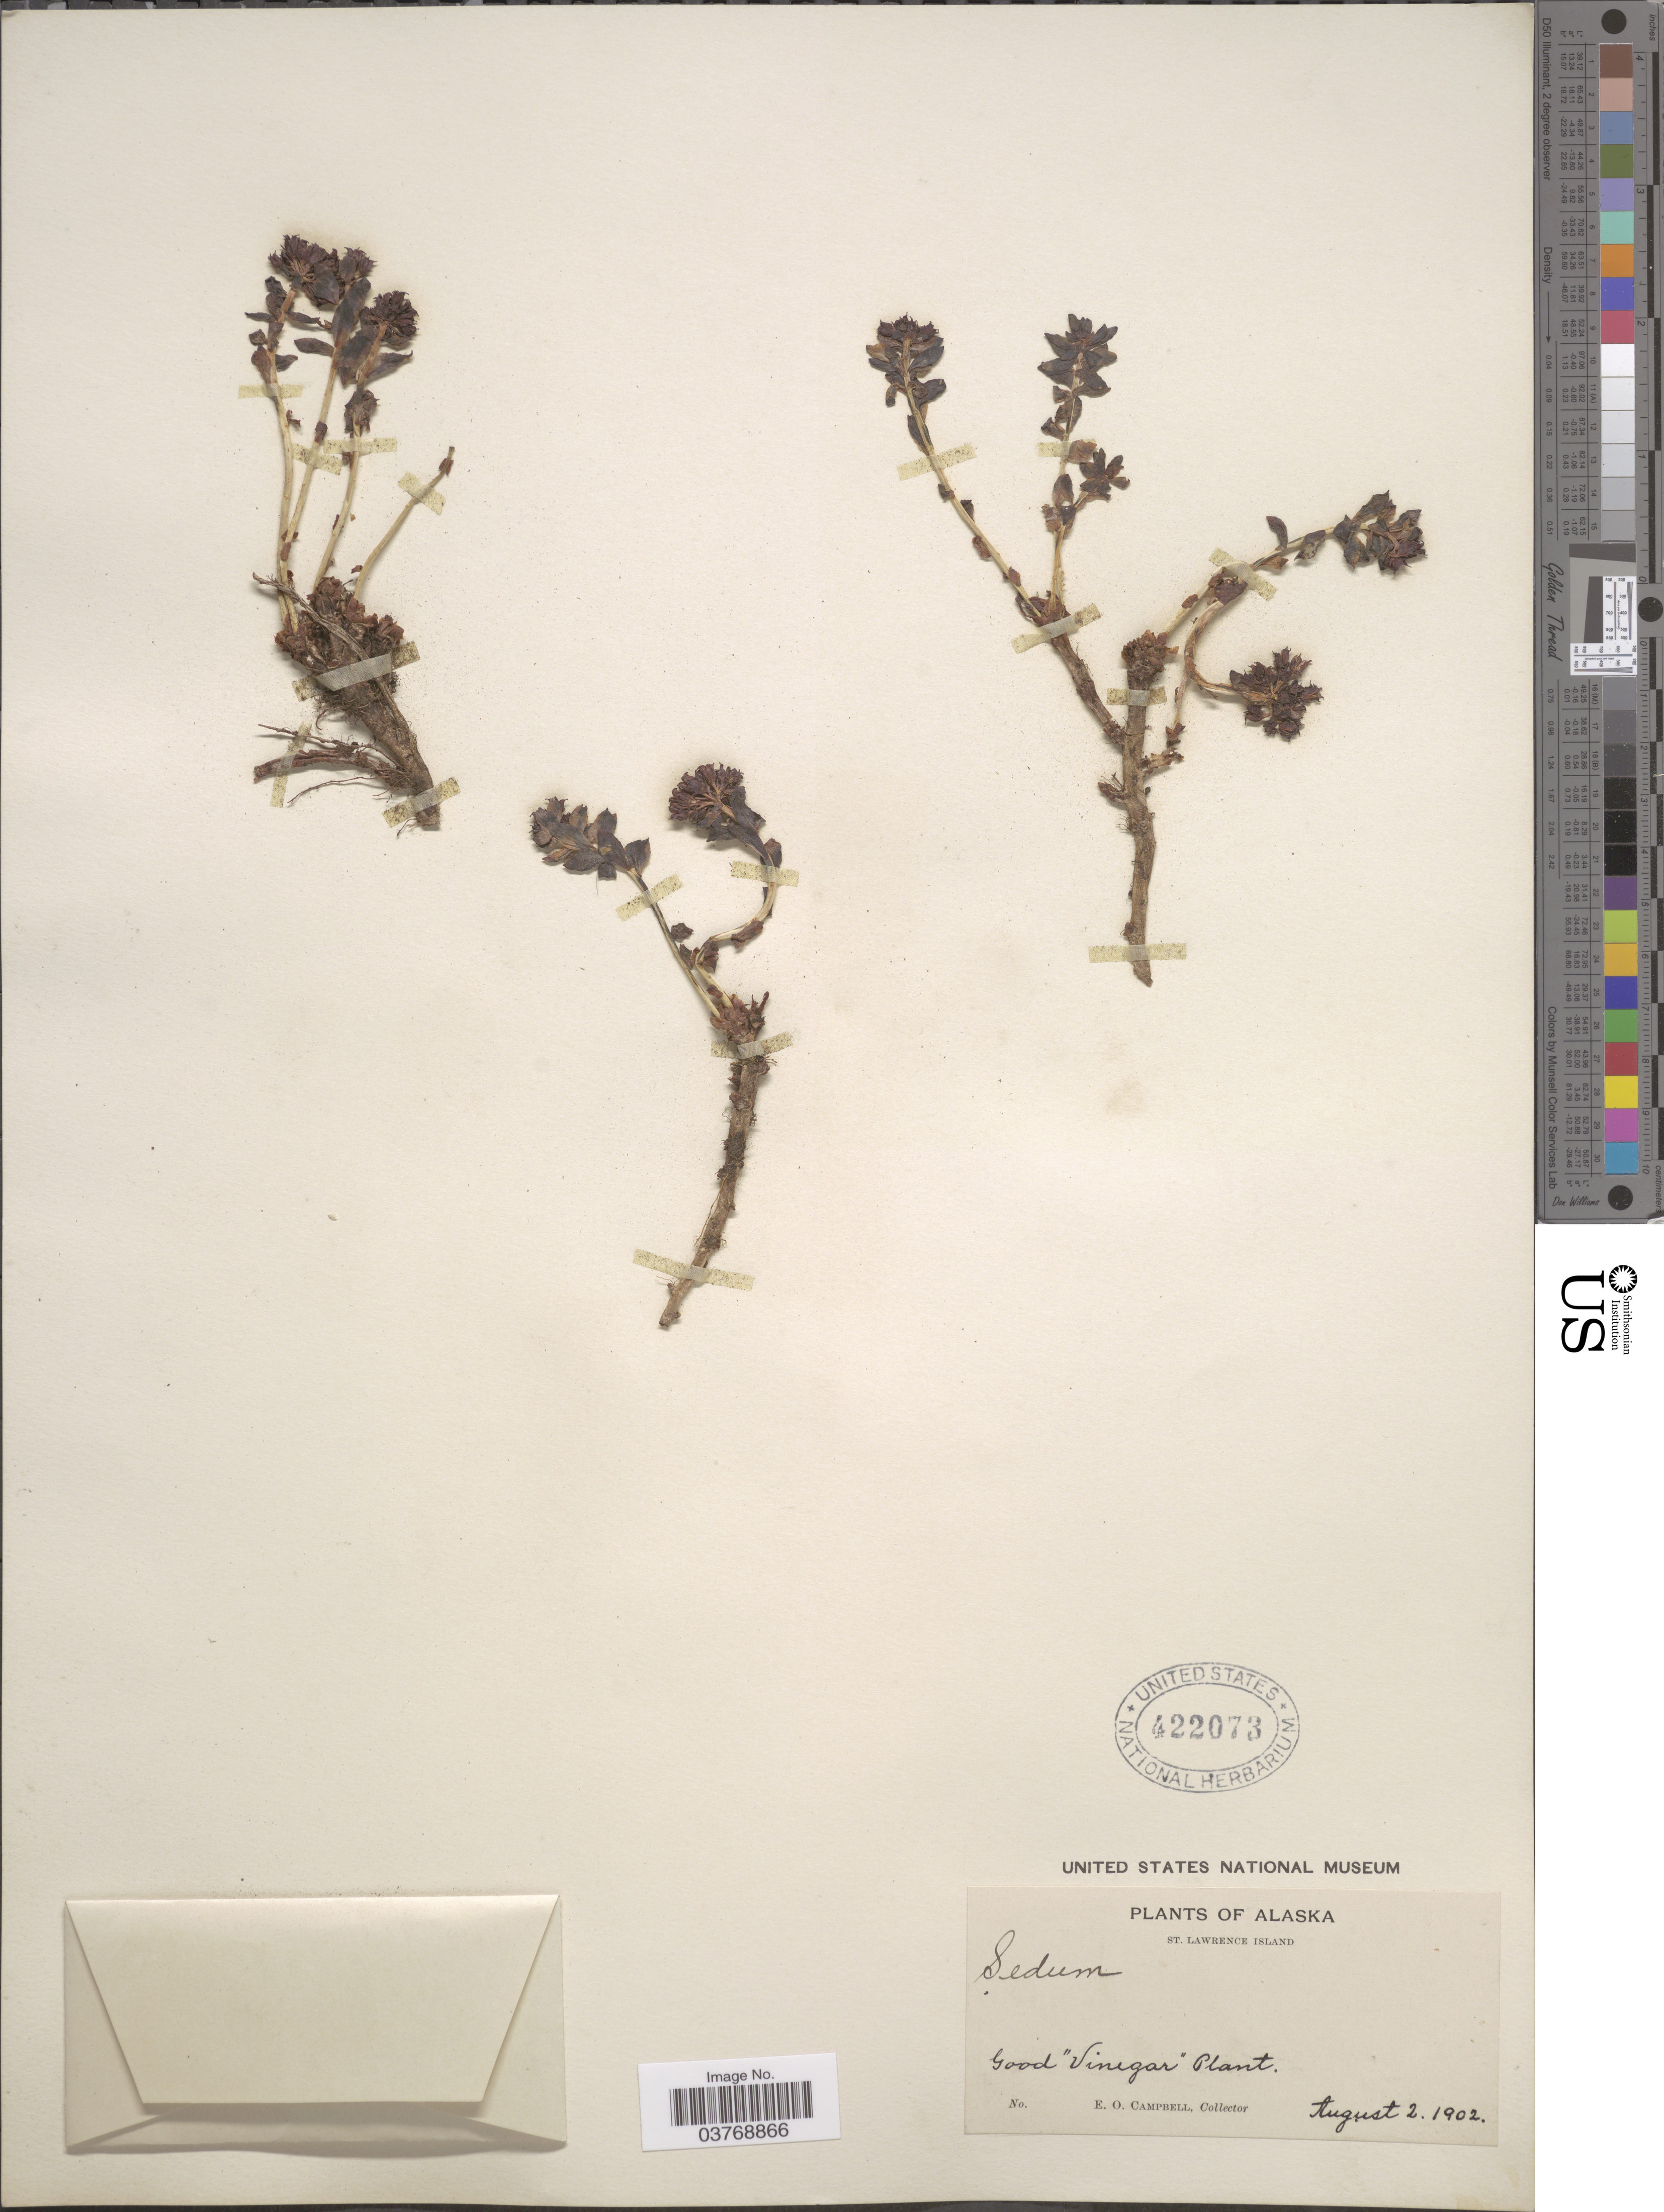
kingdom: Plantae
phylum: Tracheophyta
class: Magnoliopsida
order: Saxifragales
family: Crassulaceae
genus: Rhodiola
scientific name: Rhodiola sp.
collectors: E. Campbell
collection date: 1902-08-02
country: United States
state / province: Alaska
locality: St. Lawrence Island.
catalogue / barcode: US 422073